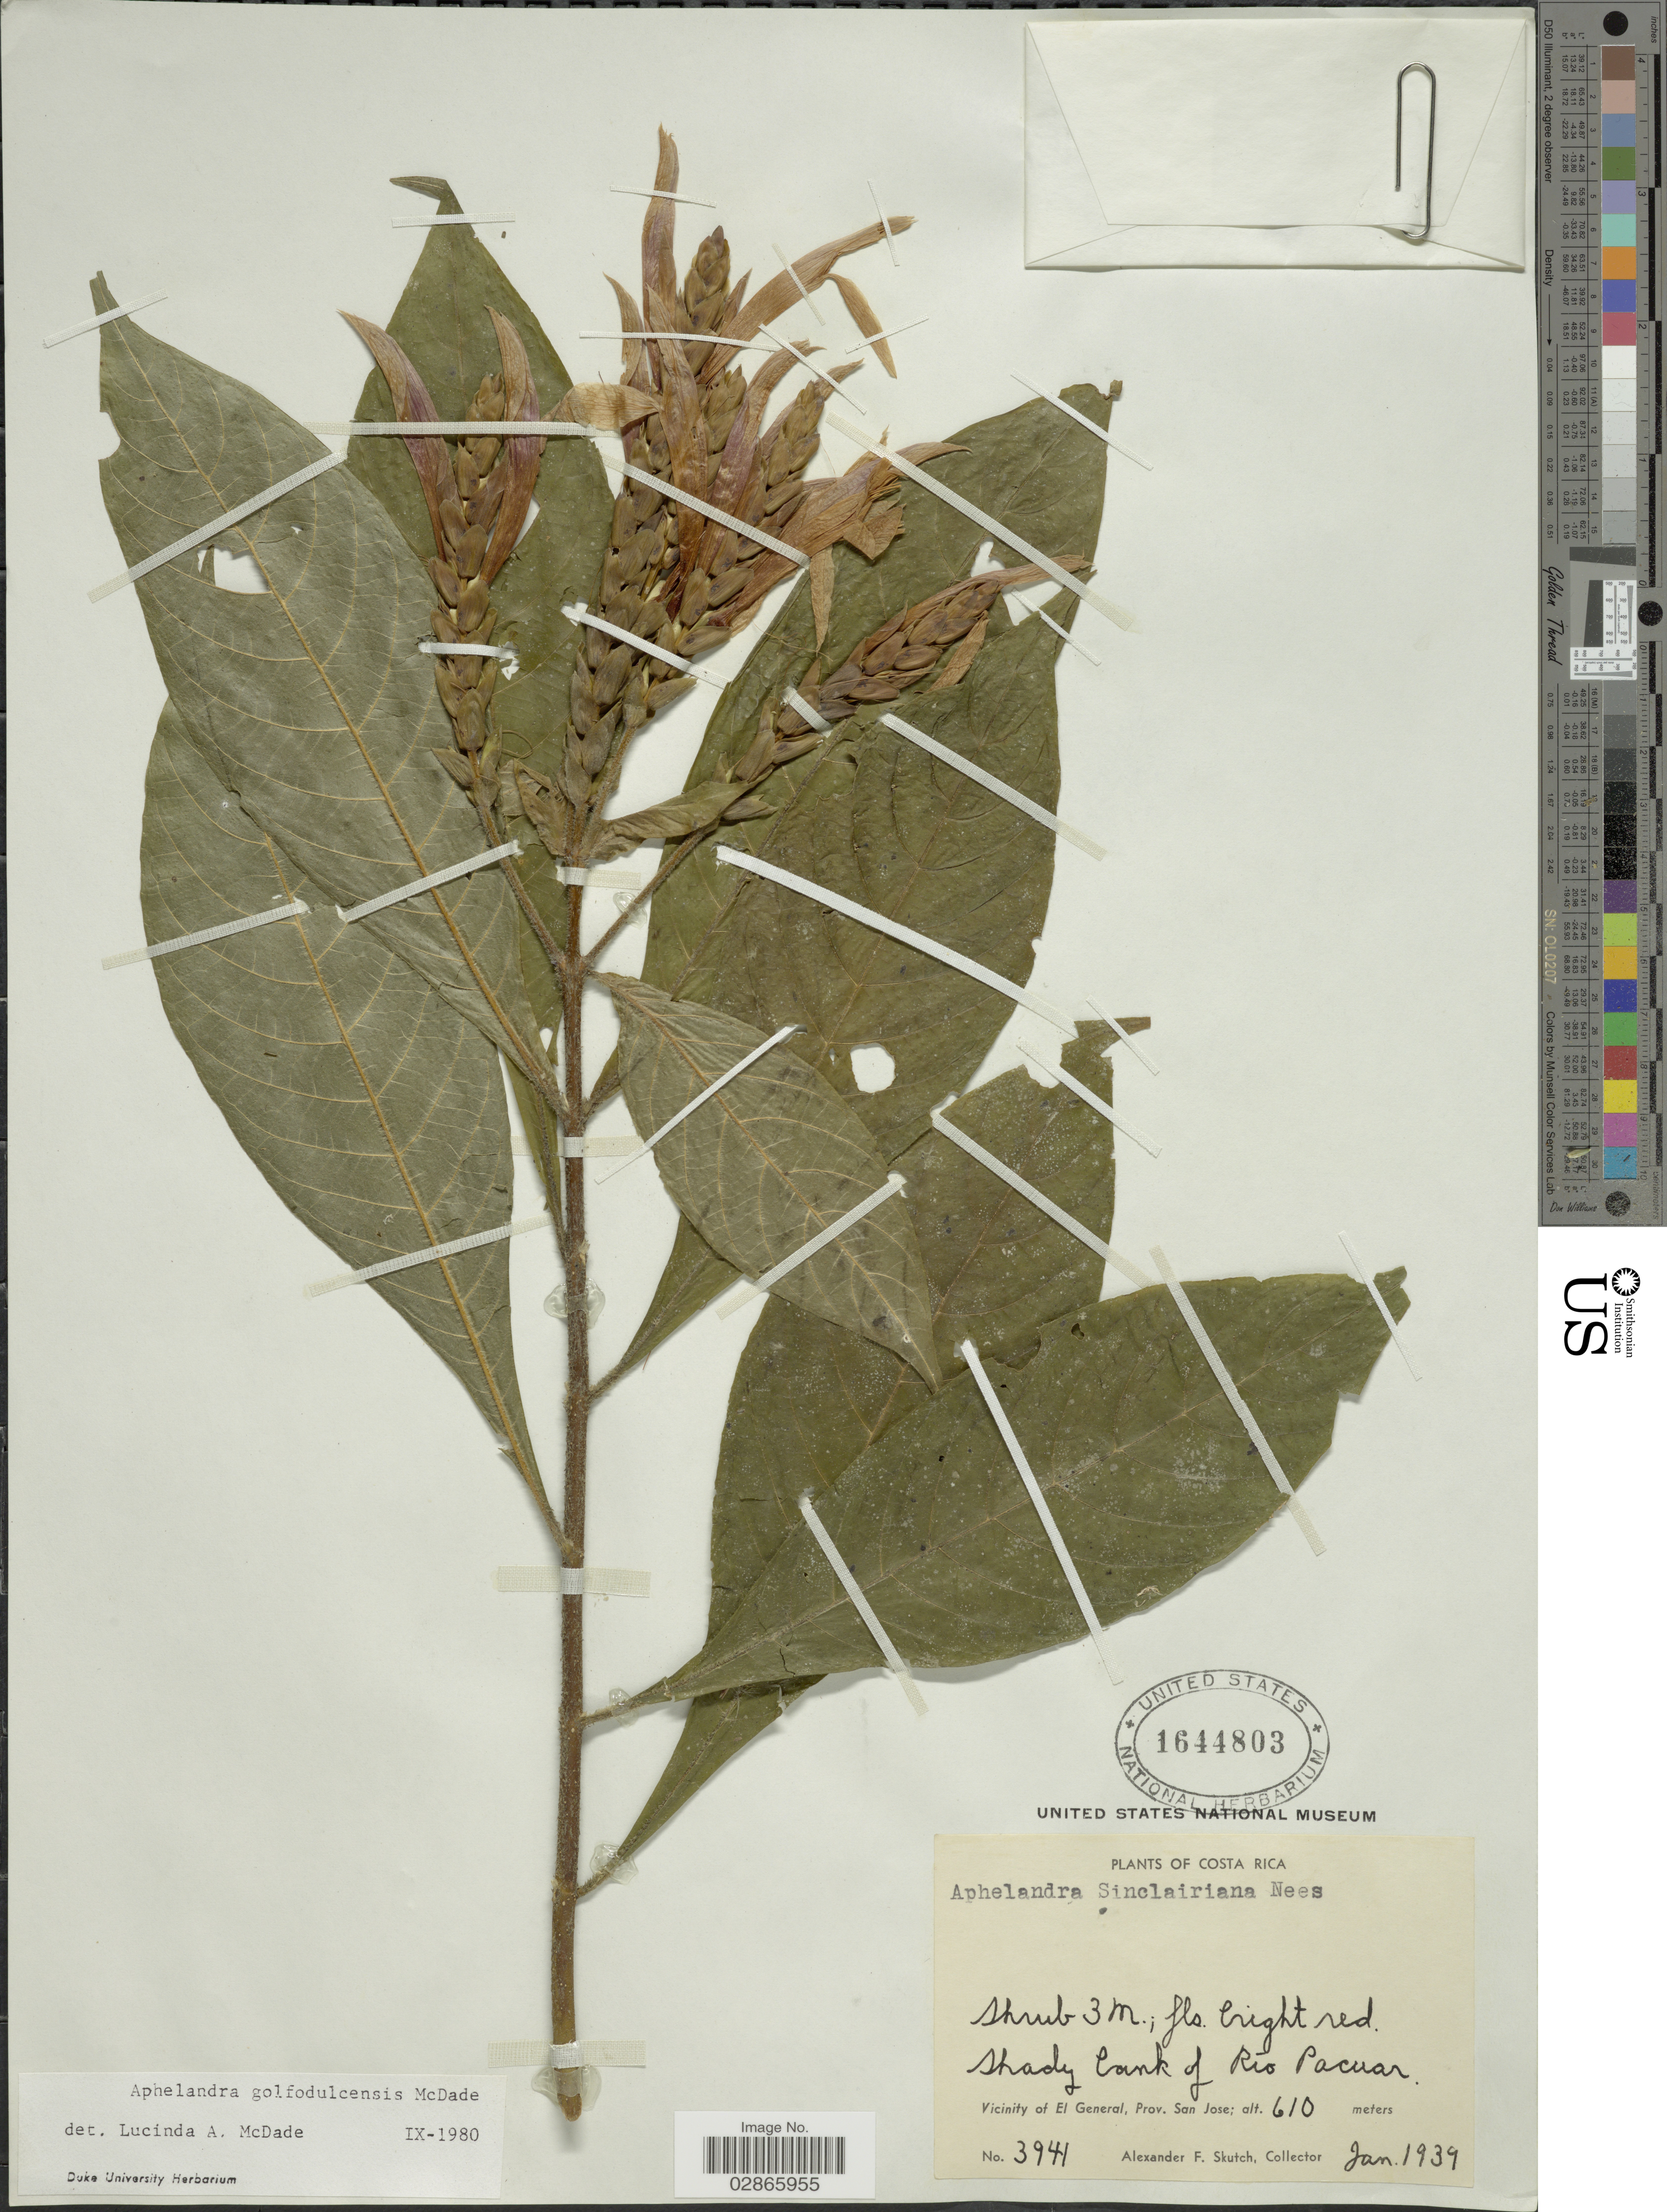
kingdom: Plantae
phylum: Tracheophyta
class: Magnoliopsida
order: Lamiales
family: Acanthaceae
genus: Aphelandra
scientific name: Aphelandra golfodulcensis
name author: McDade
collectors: A. F. Skutch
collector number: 3941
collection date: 1939-01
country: Costa Rica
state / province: San José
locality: Shady bank of Río Pacuar. Vicinity of El General.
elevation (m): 610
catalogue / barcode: US 1644803